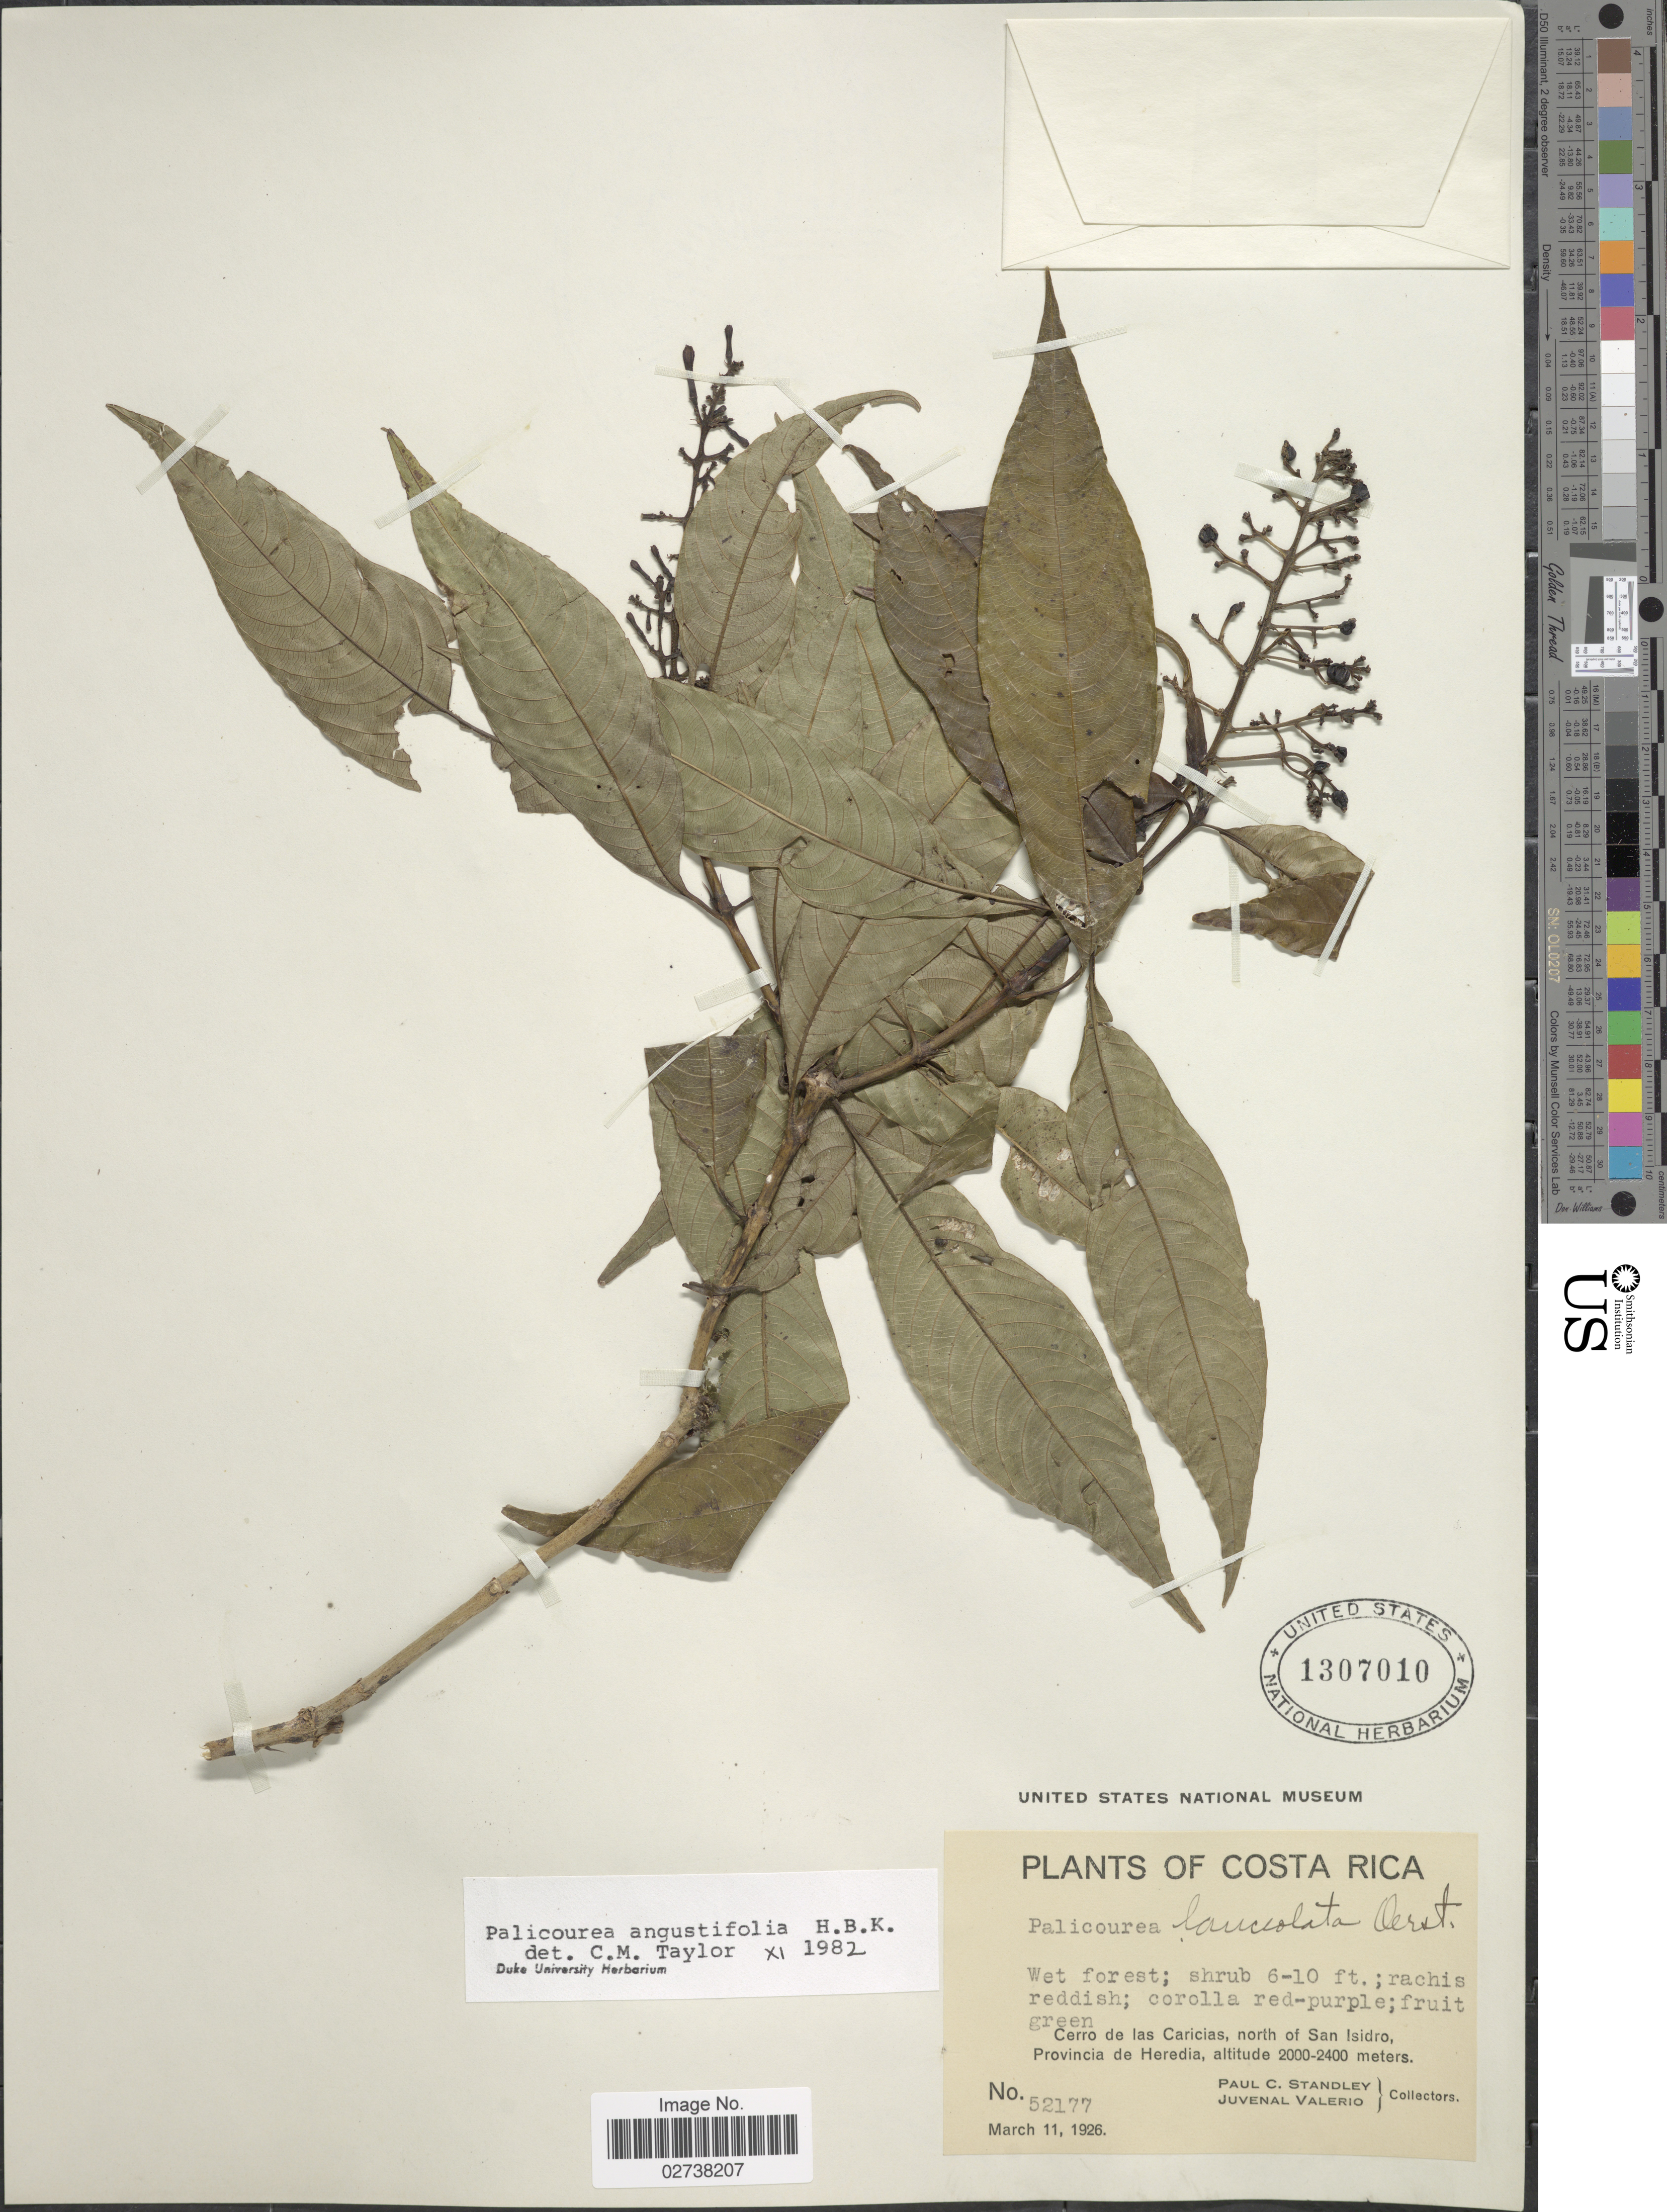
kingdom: Plantae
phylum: Tracheophyta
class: Magnoliopsida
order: Gentianales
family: Rubiaceae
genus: Palicourea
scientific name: Palicourea angustifolia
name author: Kunth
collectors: P. C. Standley & J. Valerio R.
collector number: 52177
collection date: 1926-03-11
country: Costa Rica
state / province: Heredia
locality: Cerro de las Caricias, north of San Isidro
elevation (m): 2000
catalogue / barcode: US 1307010